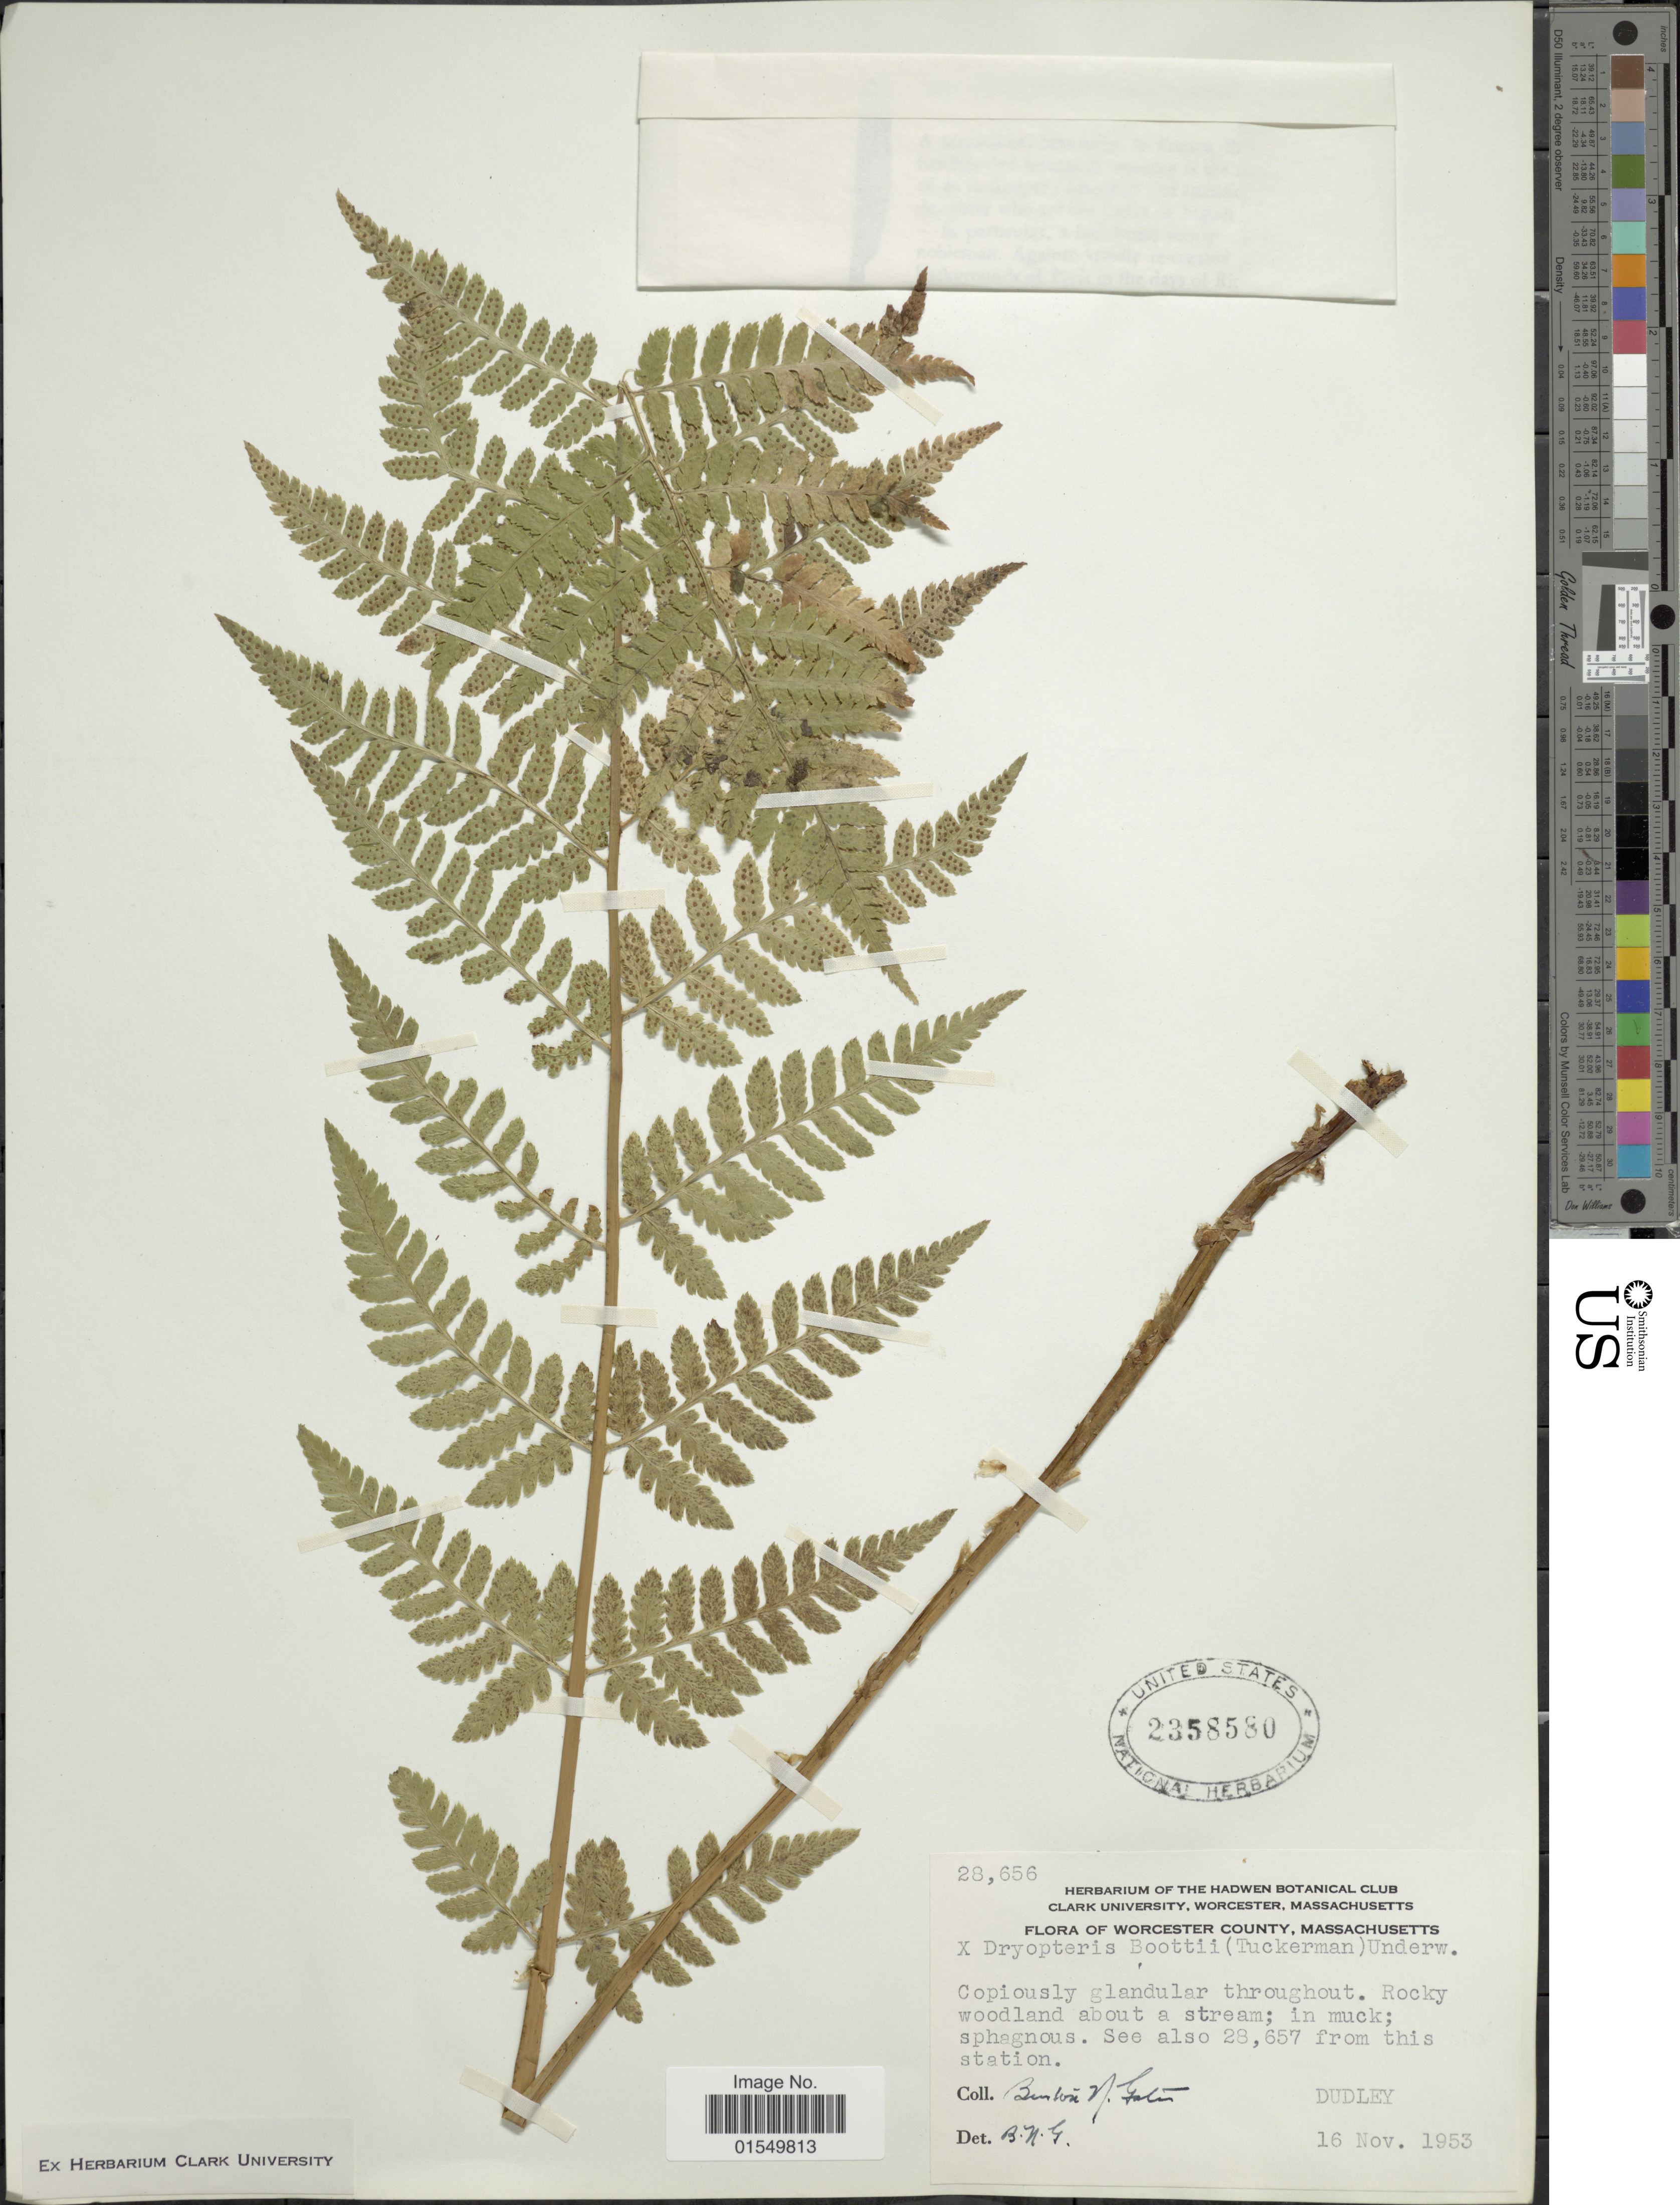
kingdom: Plantae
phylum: Tracheophyta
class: Polypodiopsida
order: Polypodiales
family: Dryopteridaceae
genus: Dryopteris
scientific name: Dryopteris x boottii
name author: Underw.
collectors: B. N. Gates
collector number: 28656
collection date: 1953-11-16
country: United States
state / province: Massachusetts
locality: Worcester County, Dudley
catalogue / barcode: US 2358580